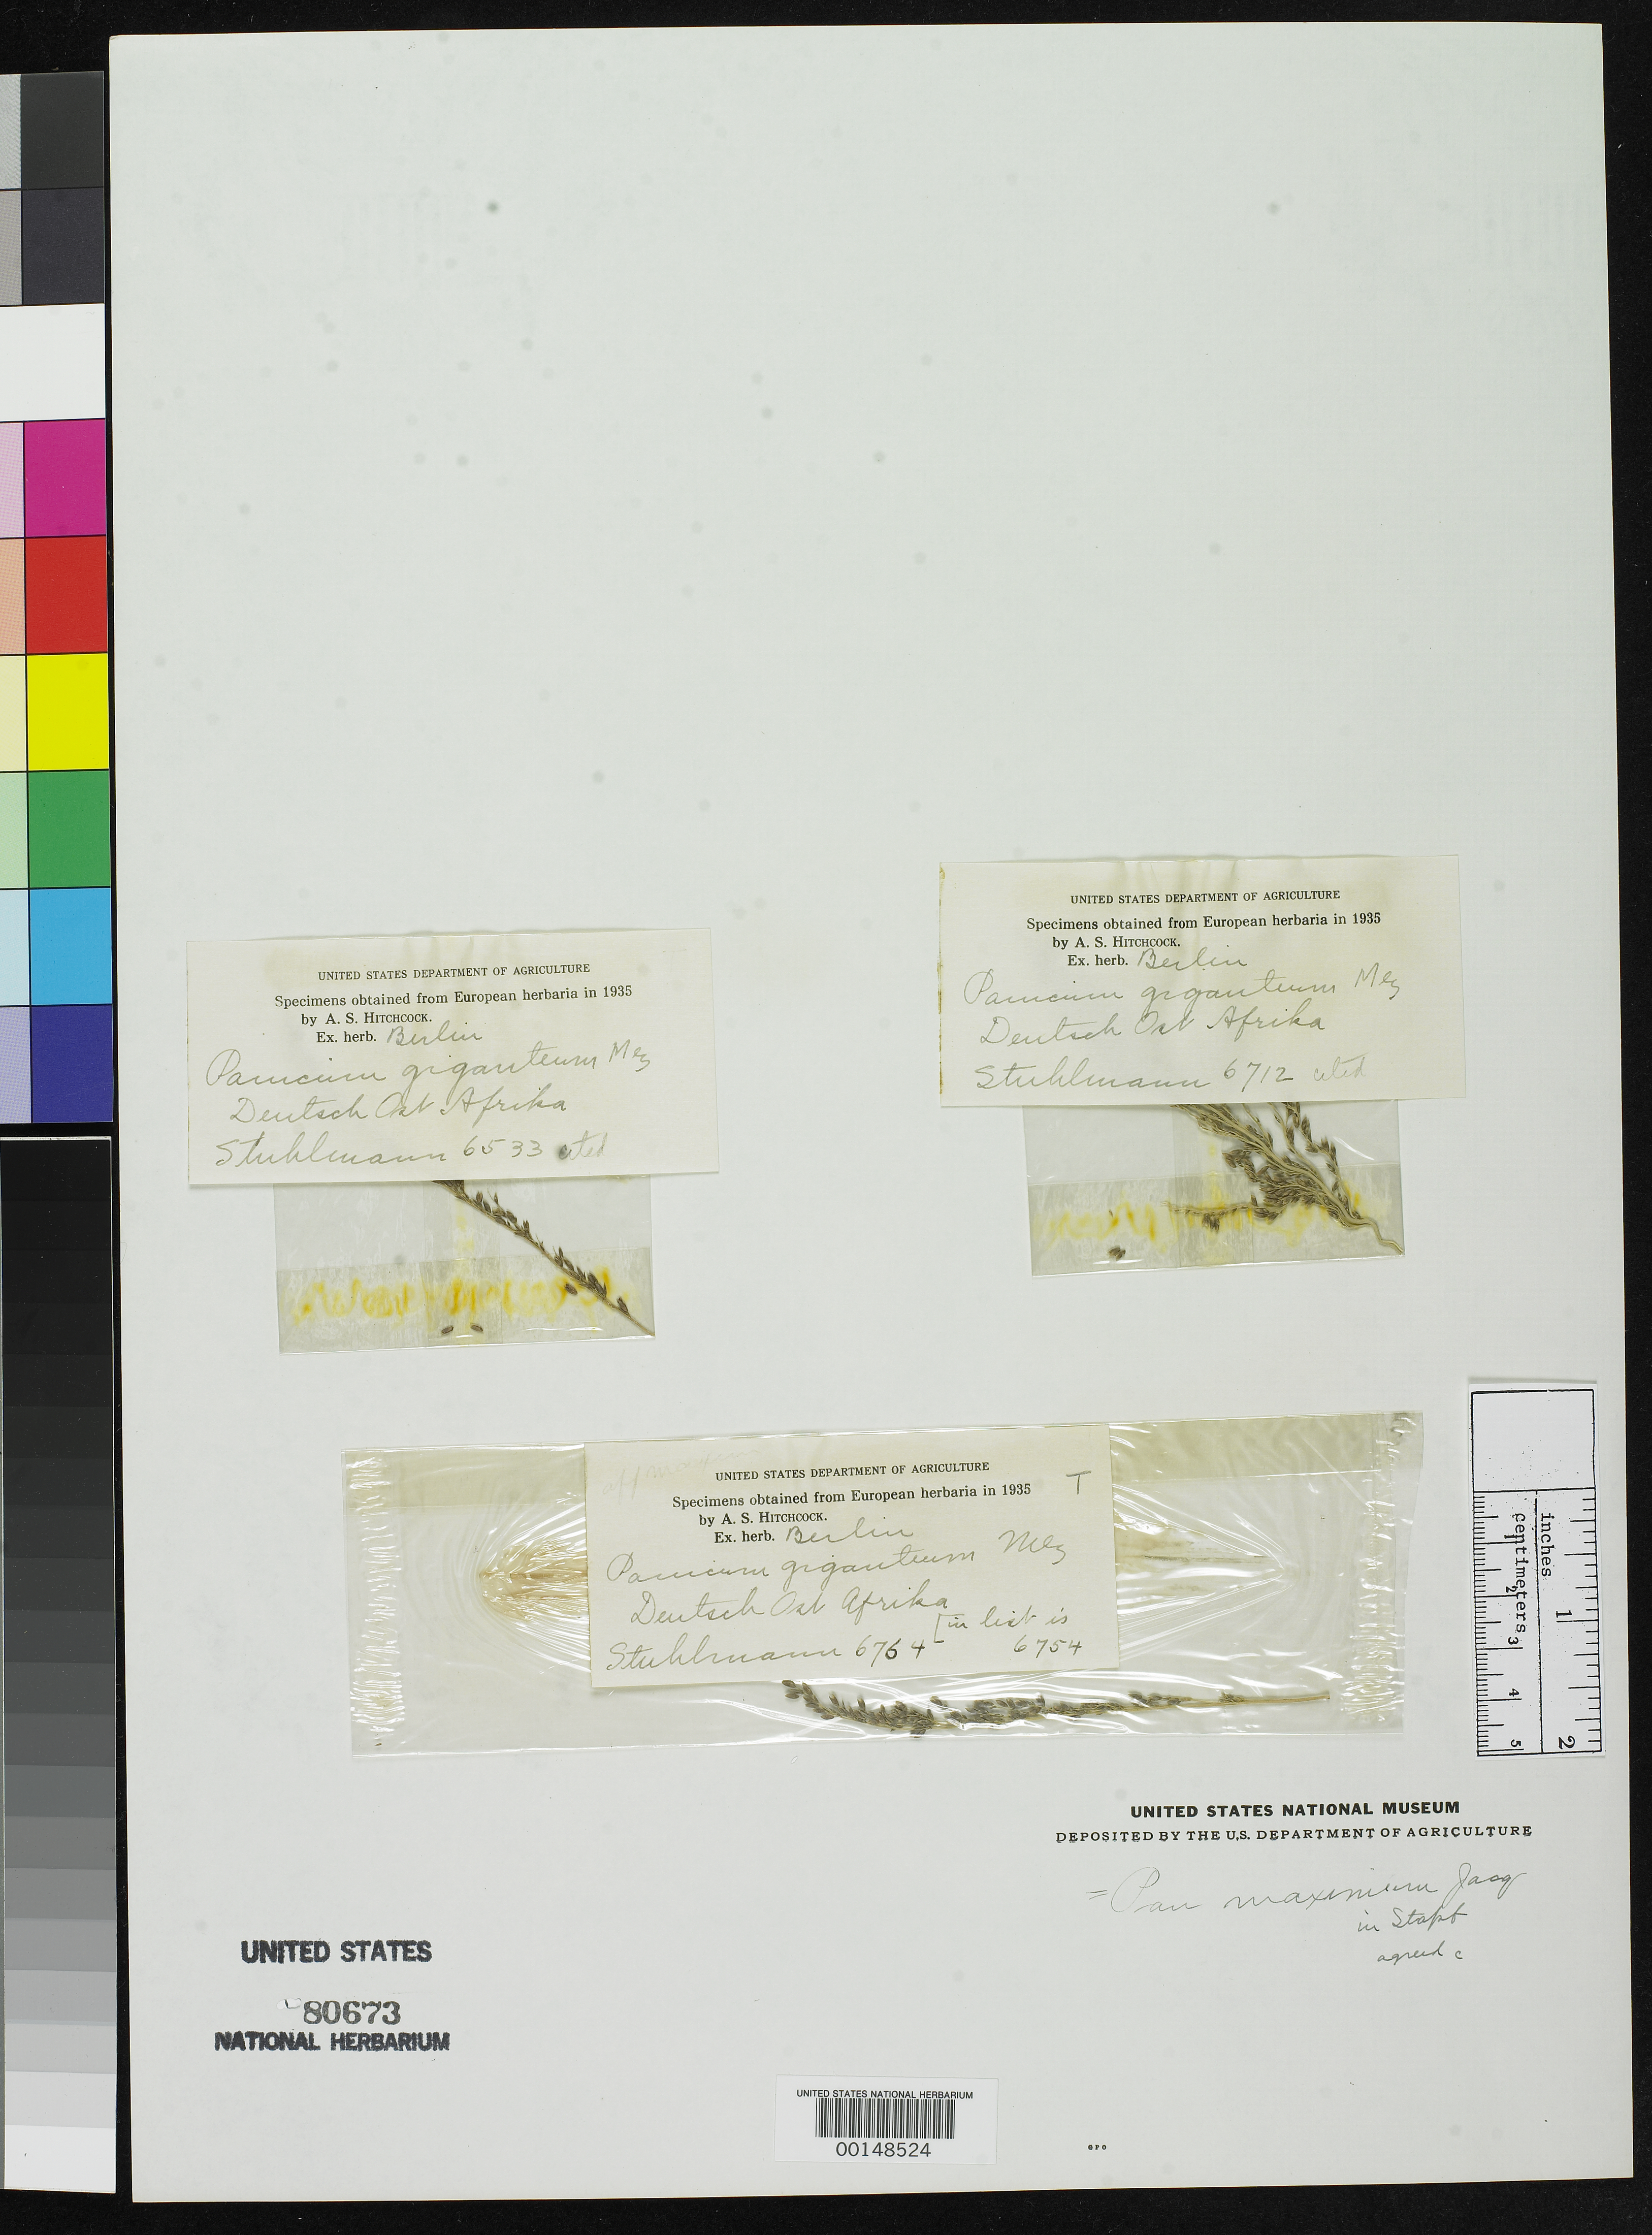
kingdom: Plantae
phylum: Tracheophyta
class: Liliopsida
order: Poales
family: Poaceae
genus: Panicum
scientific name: Panicum giganteum Mez, nom. illeg.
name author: Mez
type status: Type Fragment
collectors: F. L. Stuhlmann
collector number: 6533 & 6764 & 6712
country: South Africa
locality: Usaramo, Dutch East Africa.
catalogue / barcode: US 80673